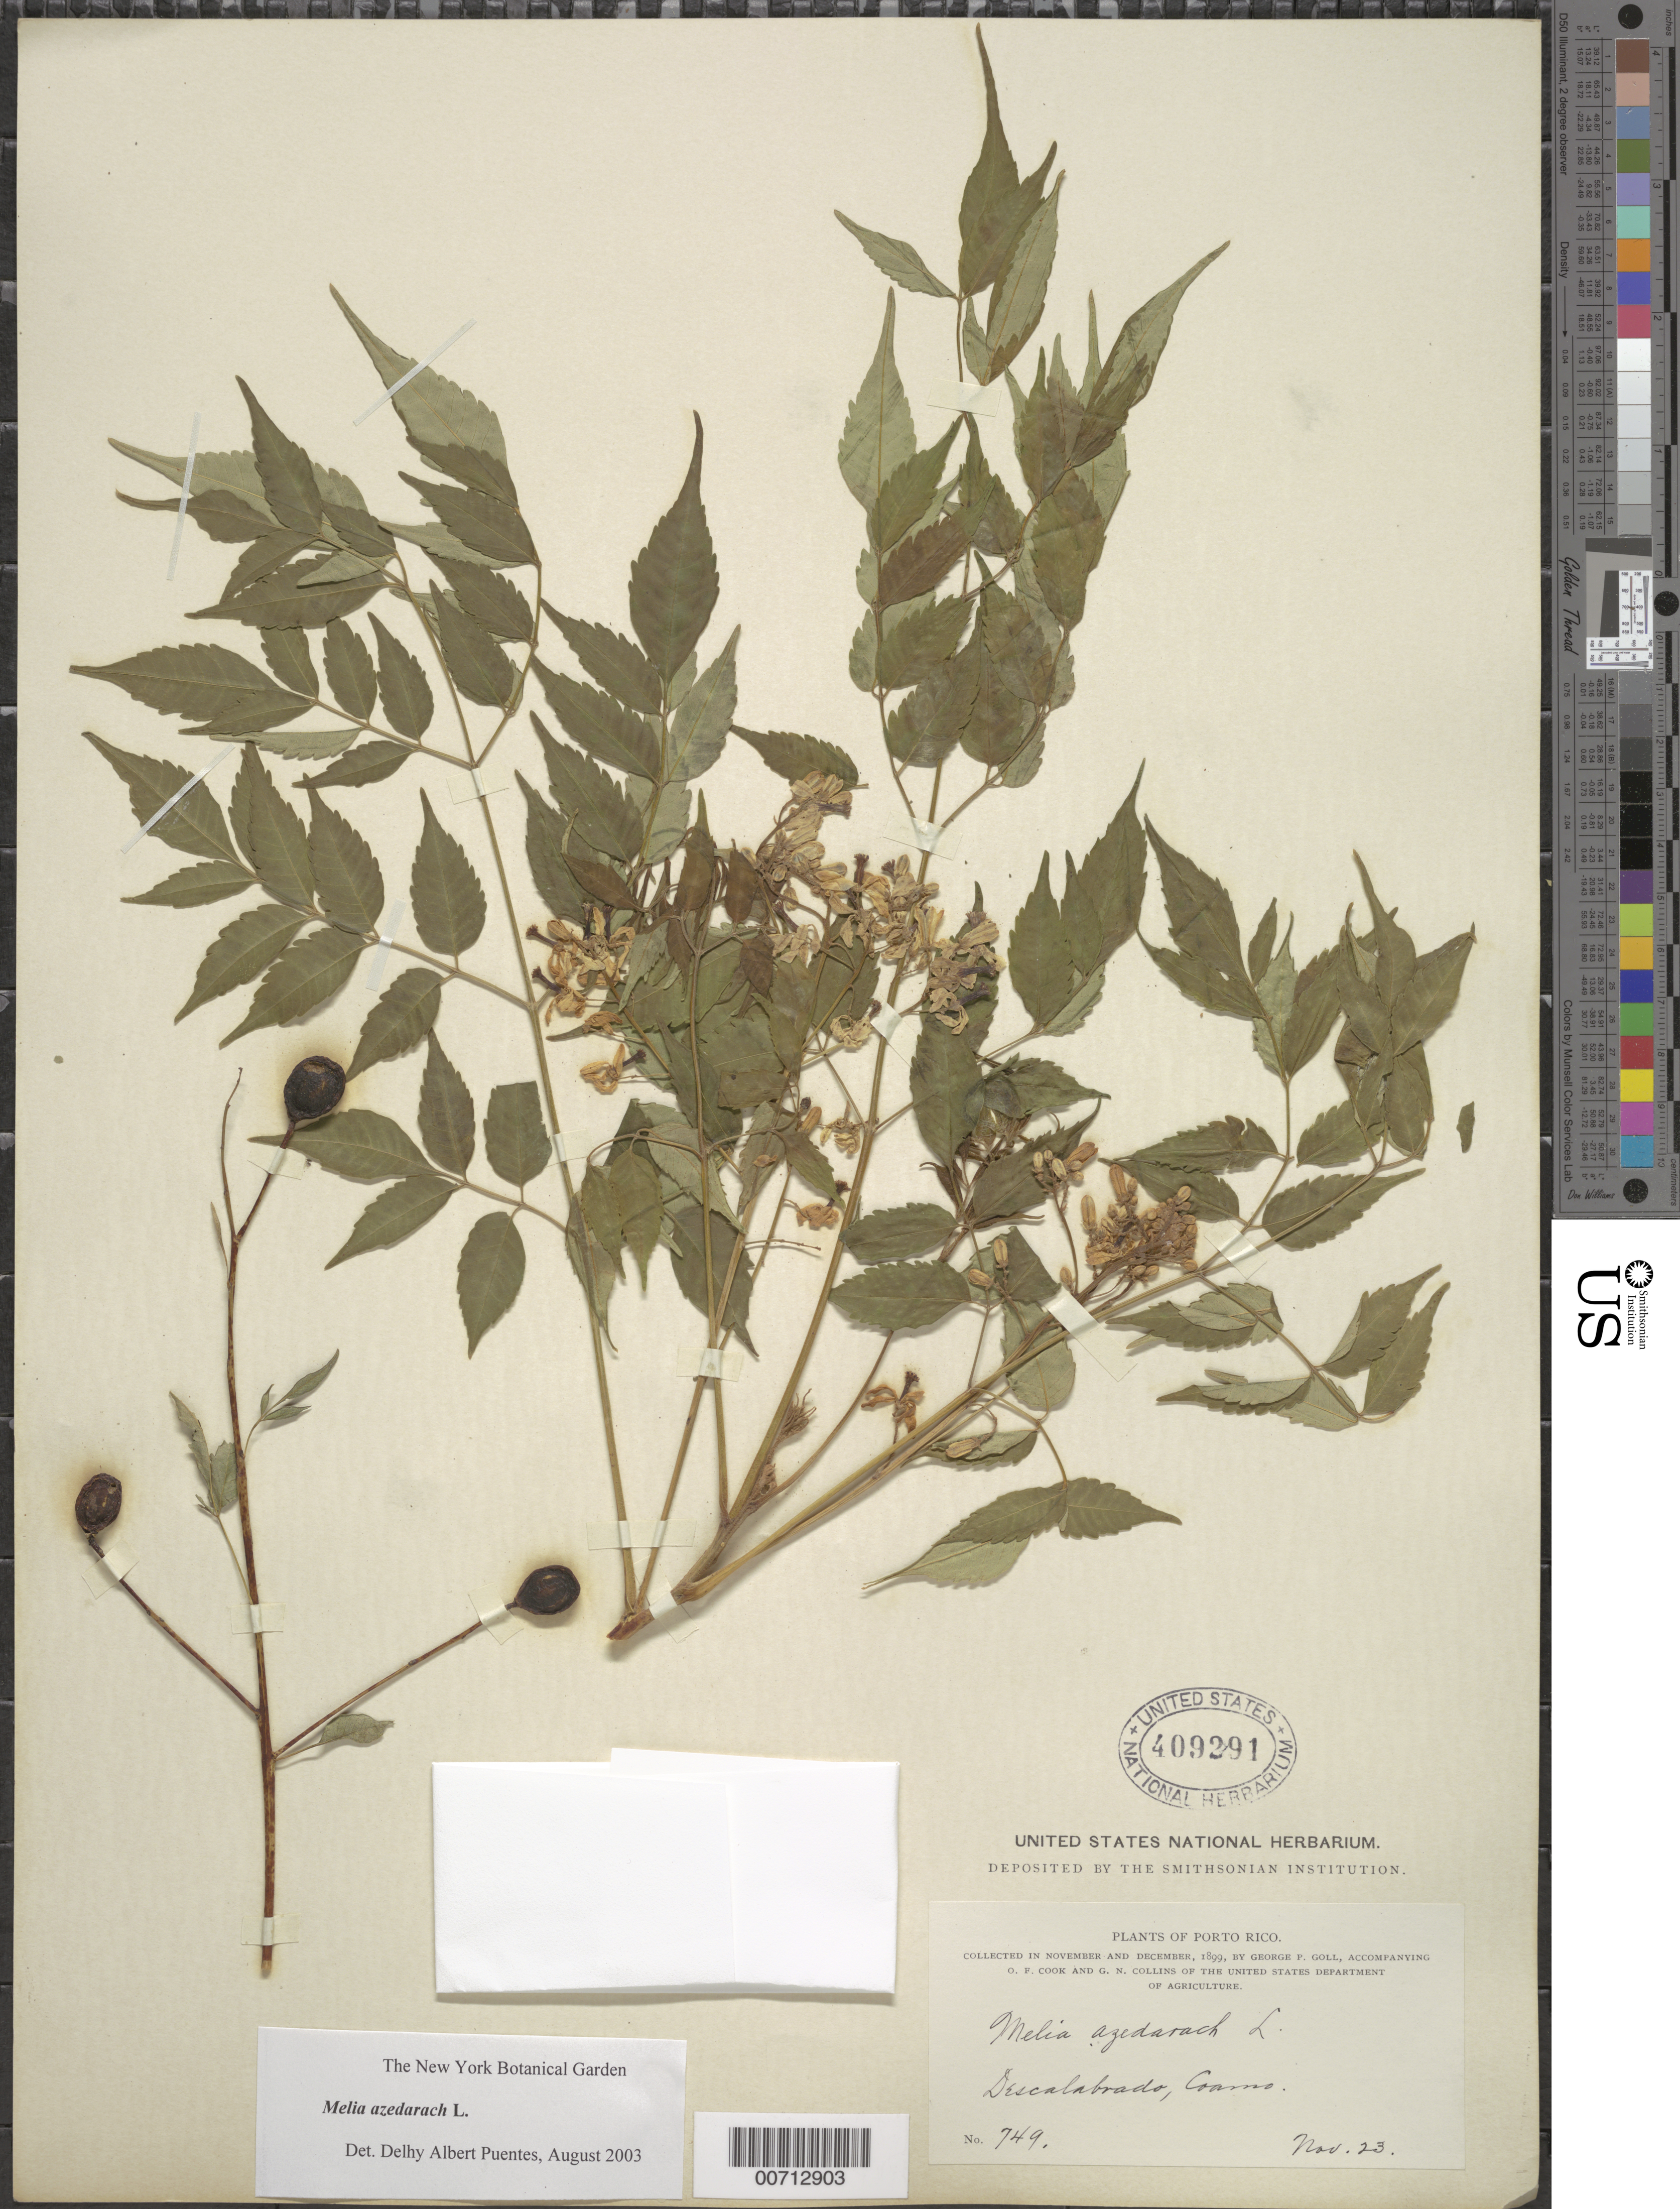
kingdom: Plantae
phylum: Tracheophyta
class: Magnoliopsida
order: Sapindales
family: Meliaceae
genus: Melia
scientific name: Melia azedarach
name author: L.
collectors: G. Goll, O. F. Cook & G. Collins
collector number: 749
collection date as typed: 23 Nov 1899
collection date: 1899-11-23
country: Puerto Rico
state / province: Coamo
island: Greater Antilles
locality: Descalabrado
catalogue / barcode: US 409291